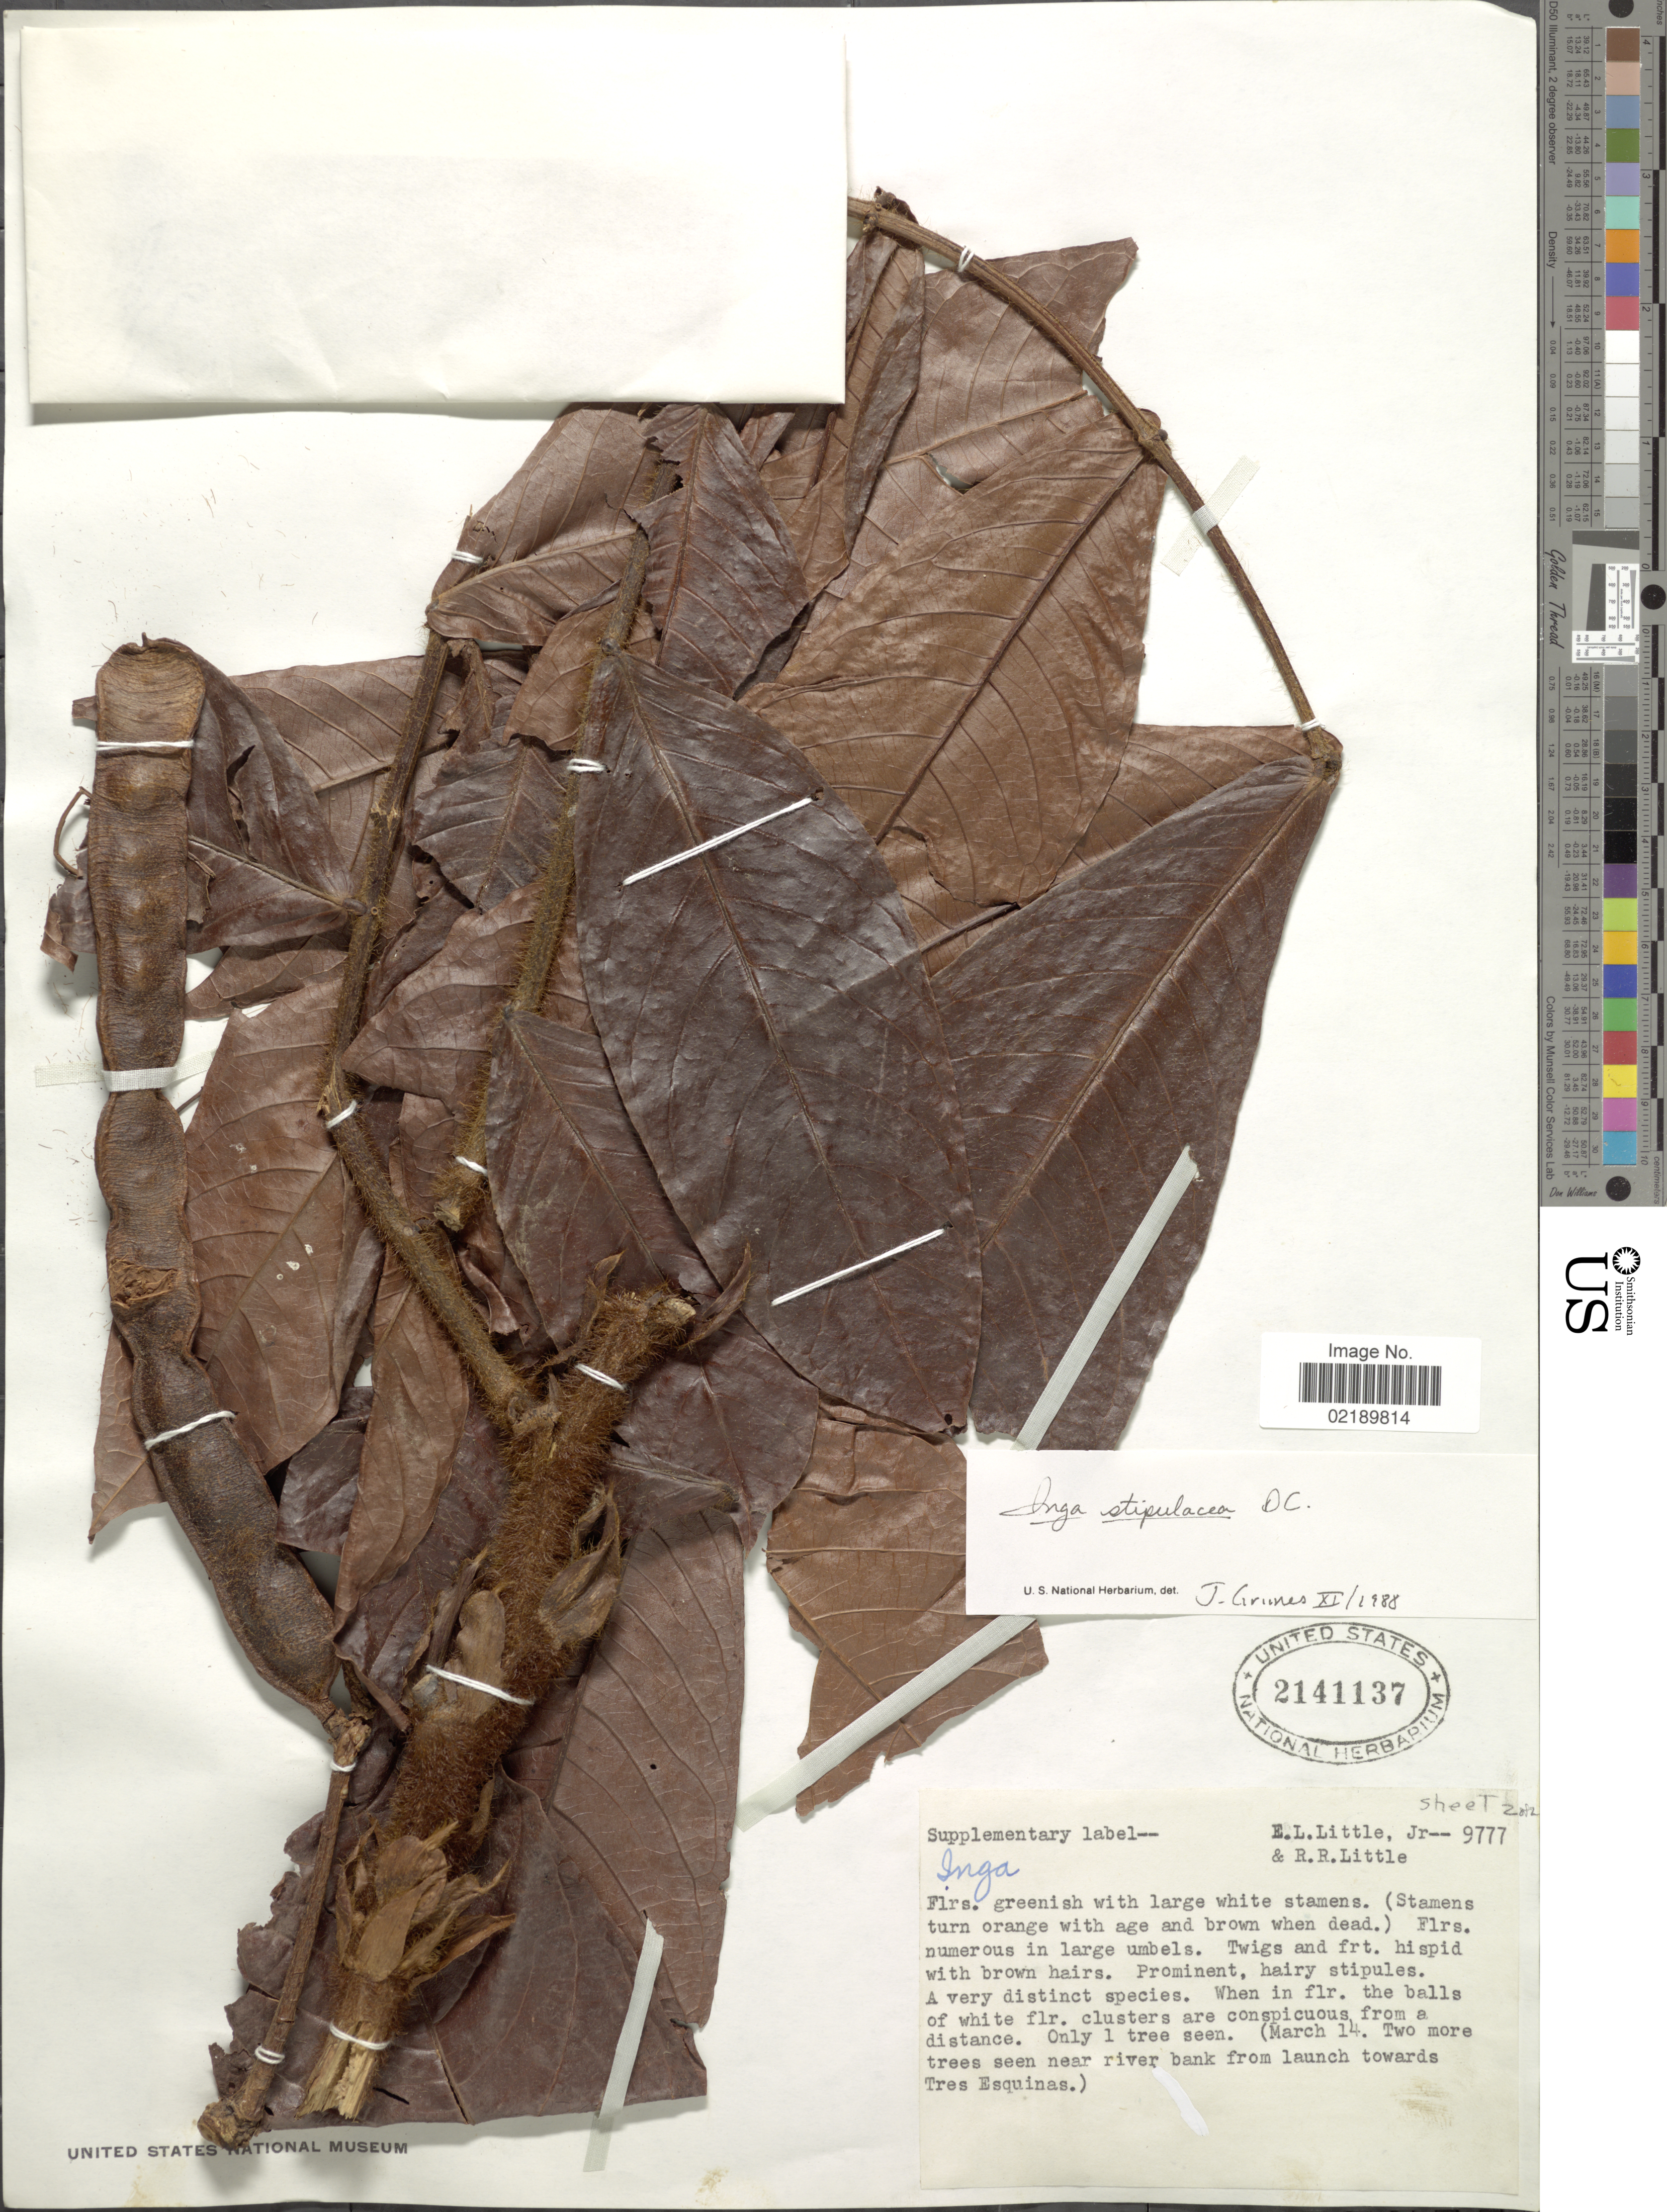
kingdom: Plantae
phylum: Tracheophyta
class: Magnoliopsida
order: Fabales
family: Fabaceae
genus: Inga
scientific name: Inga stipulacea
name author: G. Don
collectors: E. L. Little & R. R. Little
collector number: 9777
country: Colombia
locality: Towards Tres Esquinas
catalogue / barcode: US 2141137